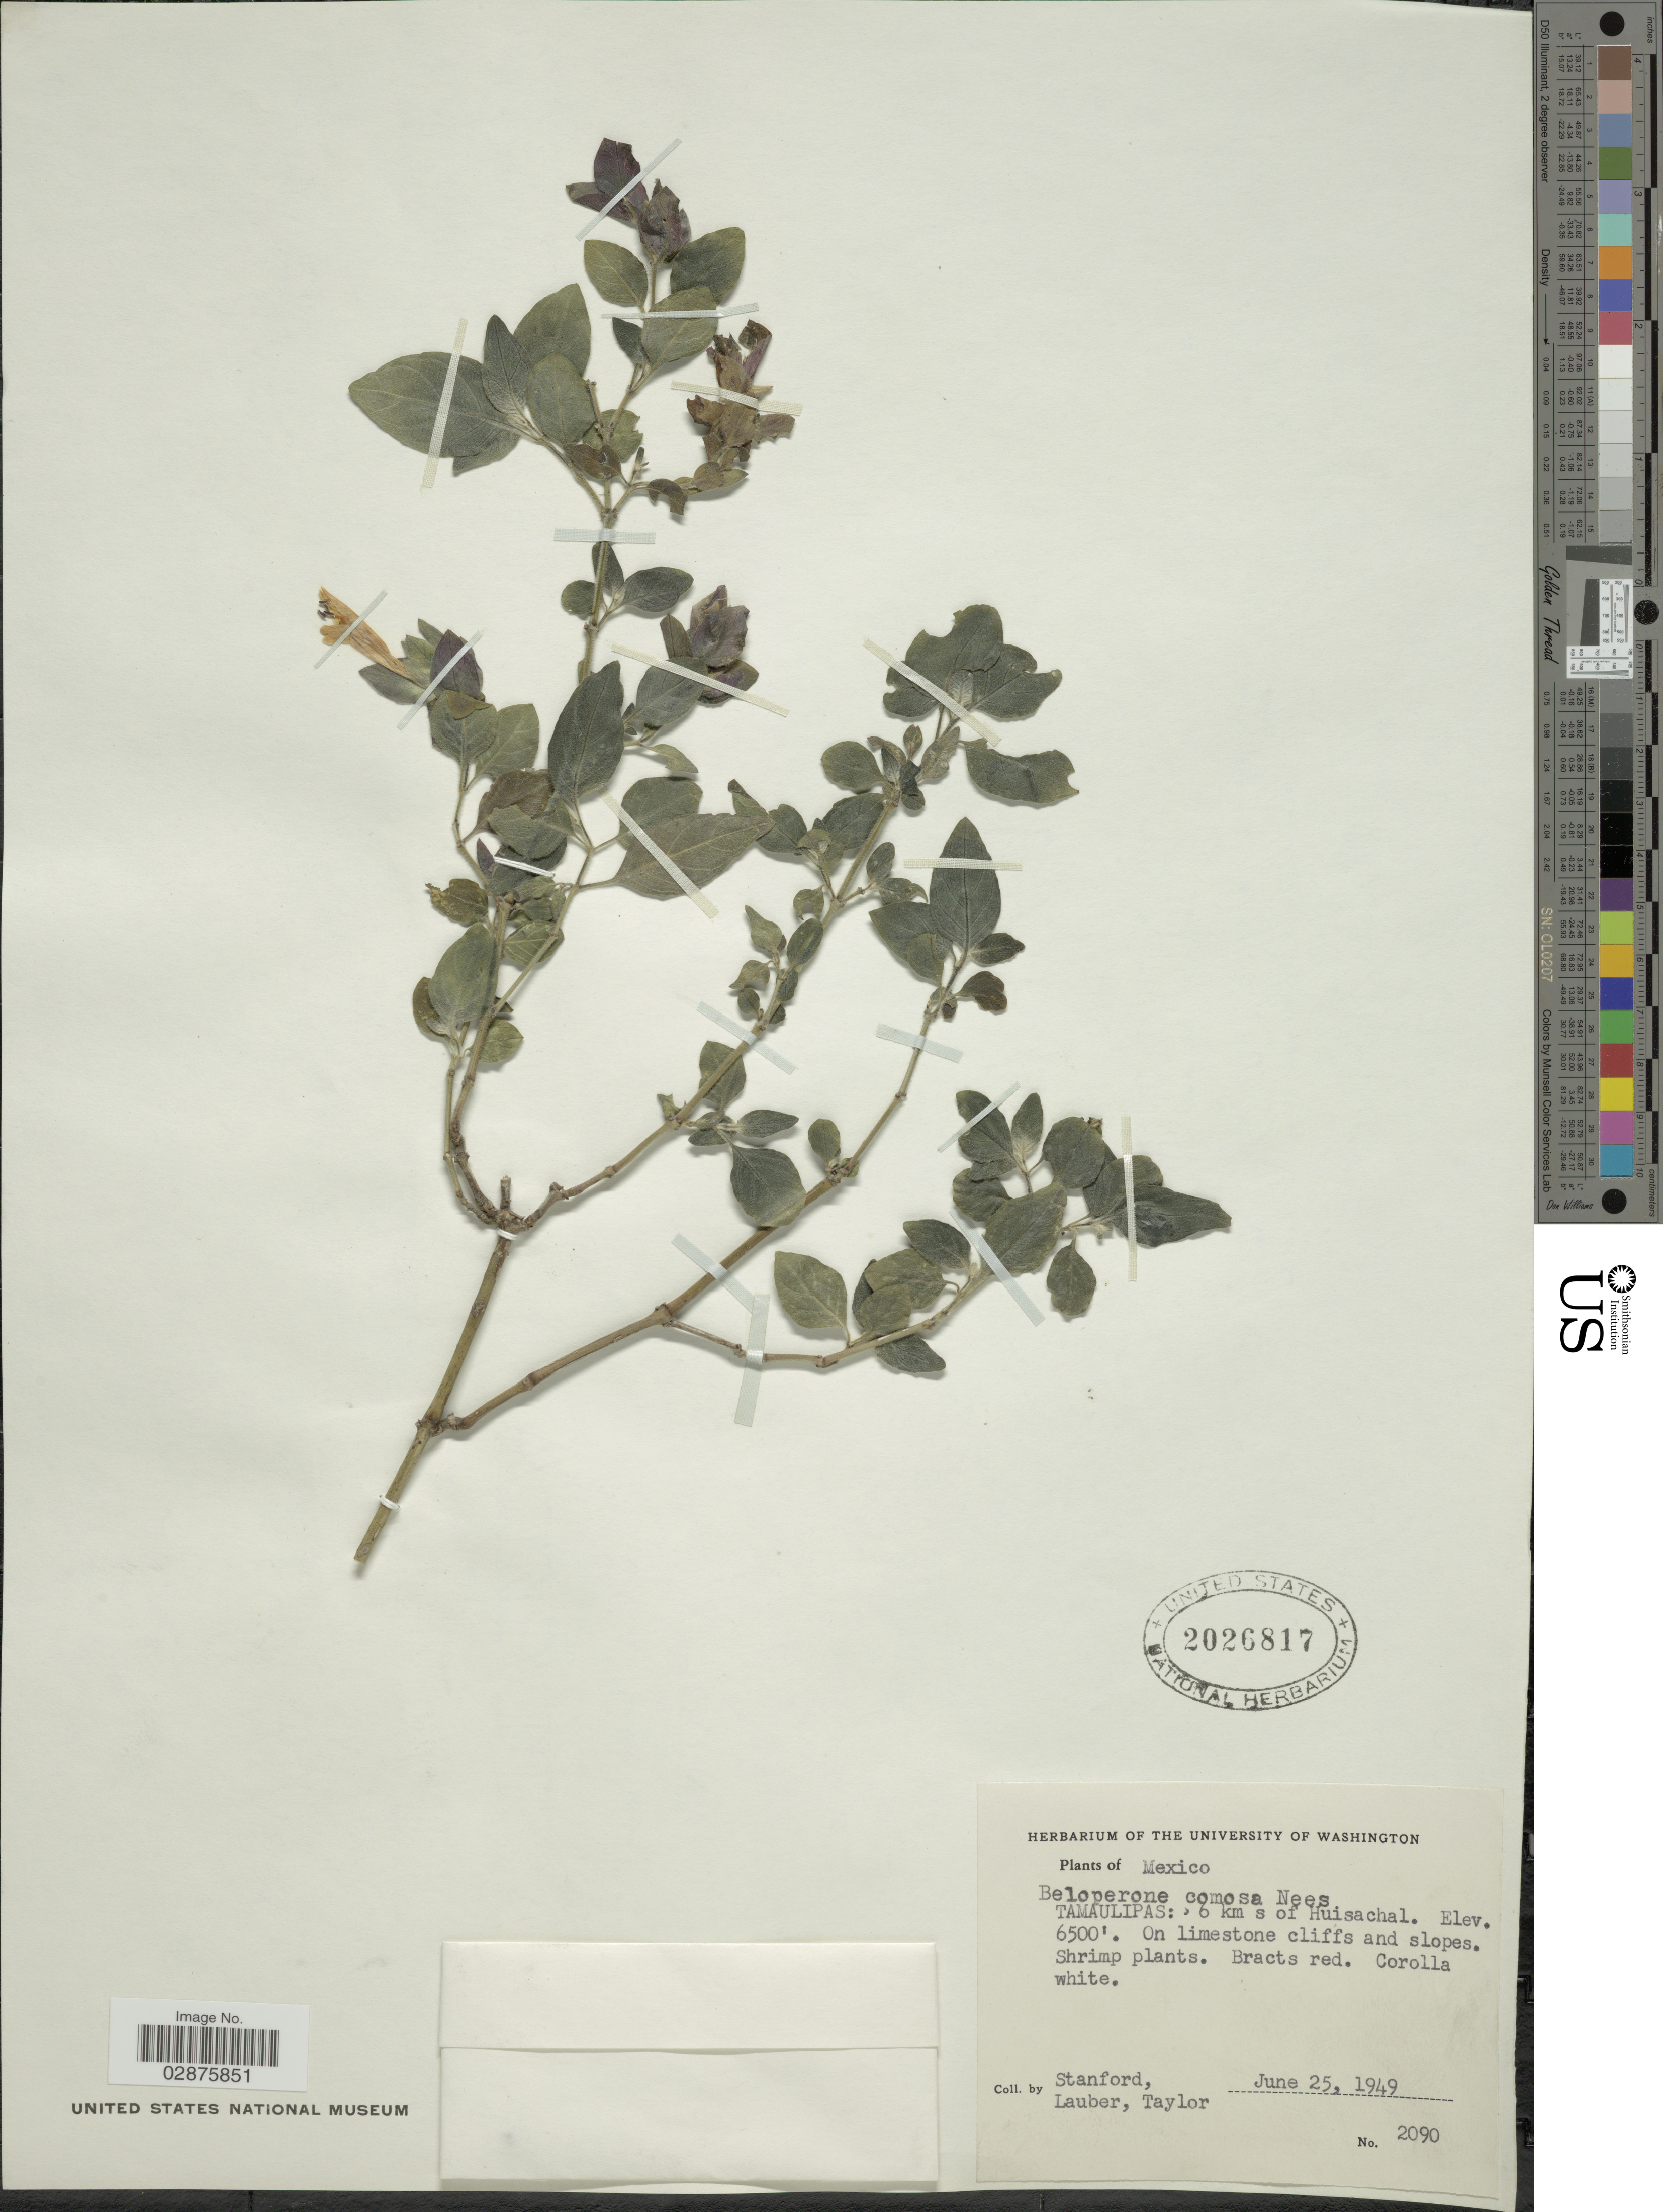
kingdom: Plantae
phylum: Tracheophyta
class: Magnoliopsida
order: Lamiales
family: Acanthaceae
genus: Justicia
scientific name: Justicia brandegeana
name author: Wassh. & L.B. Sm.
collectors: Standford, -. Lauber & -. Taylor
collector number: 2090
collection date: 1949-06-25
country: Mexico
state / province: Tamaulipas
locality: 6 km s of Huisachal.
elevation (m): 1981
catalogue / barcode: US 2026817